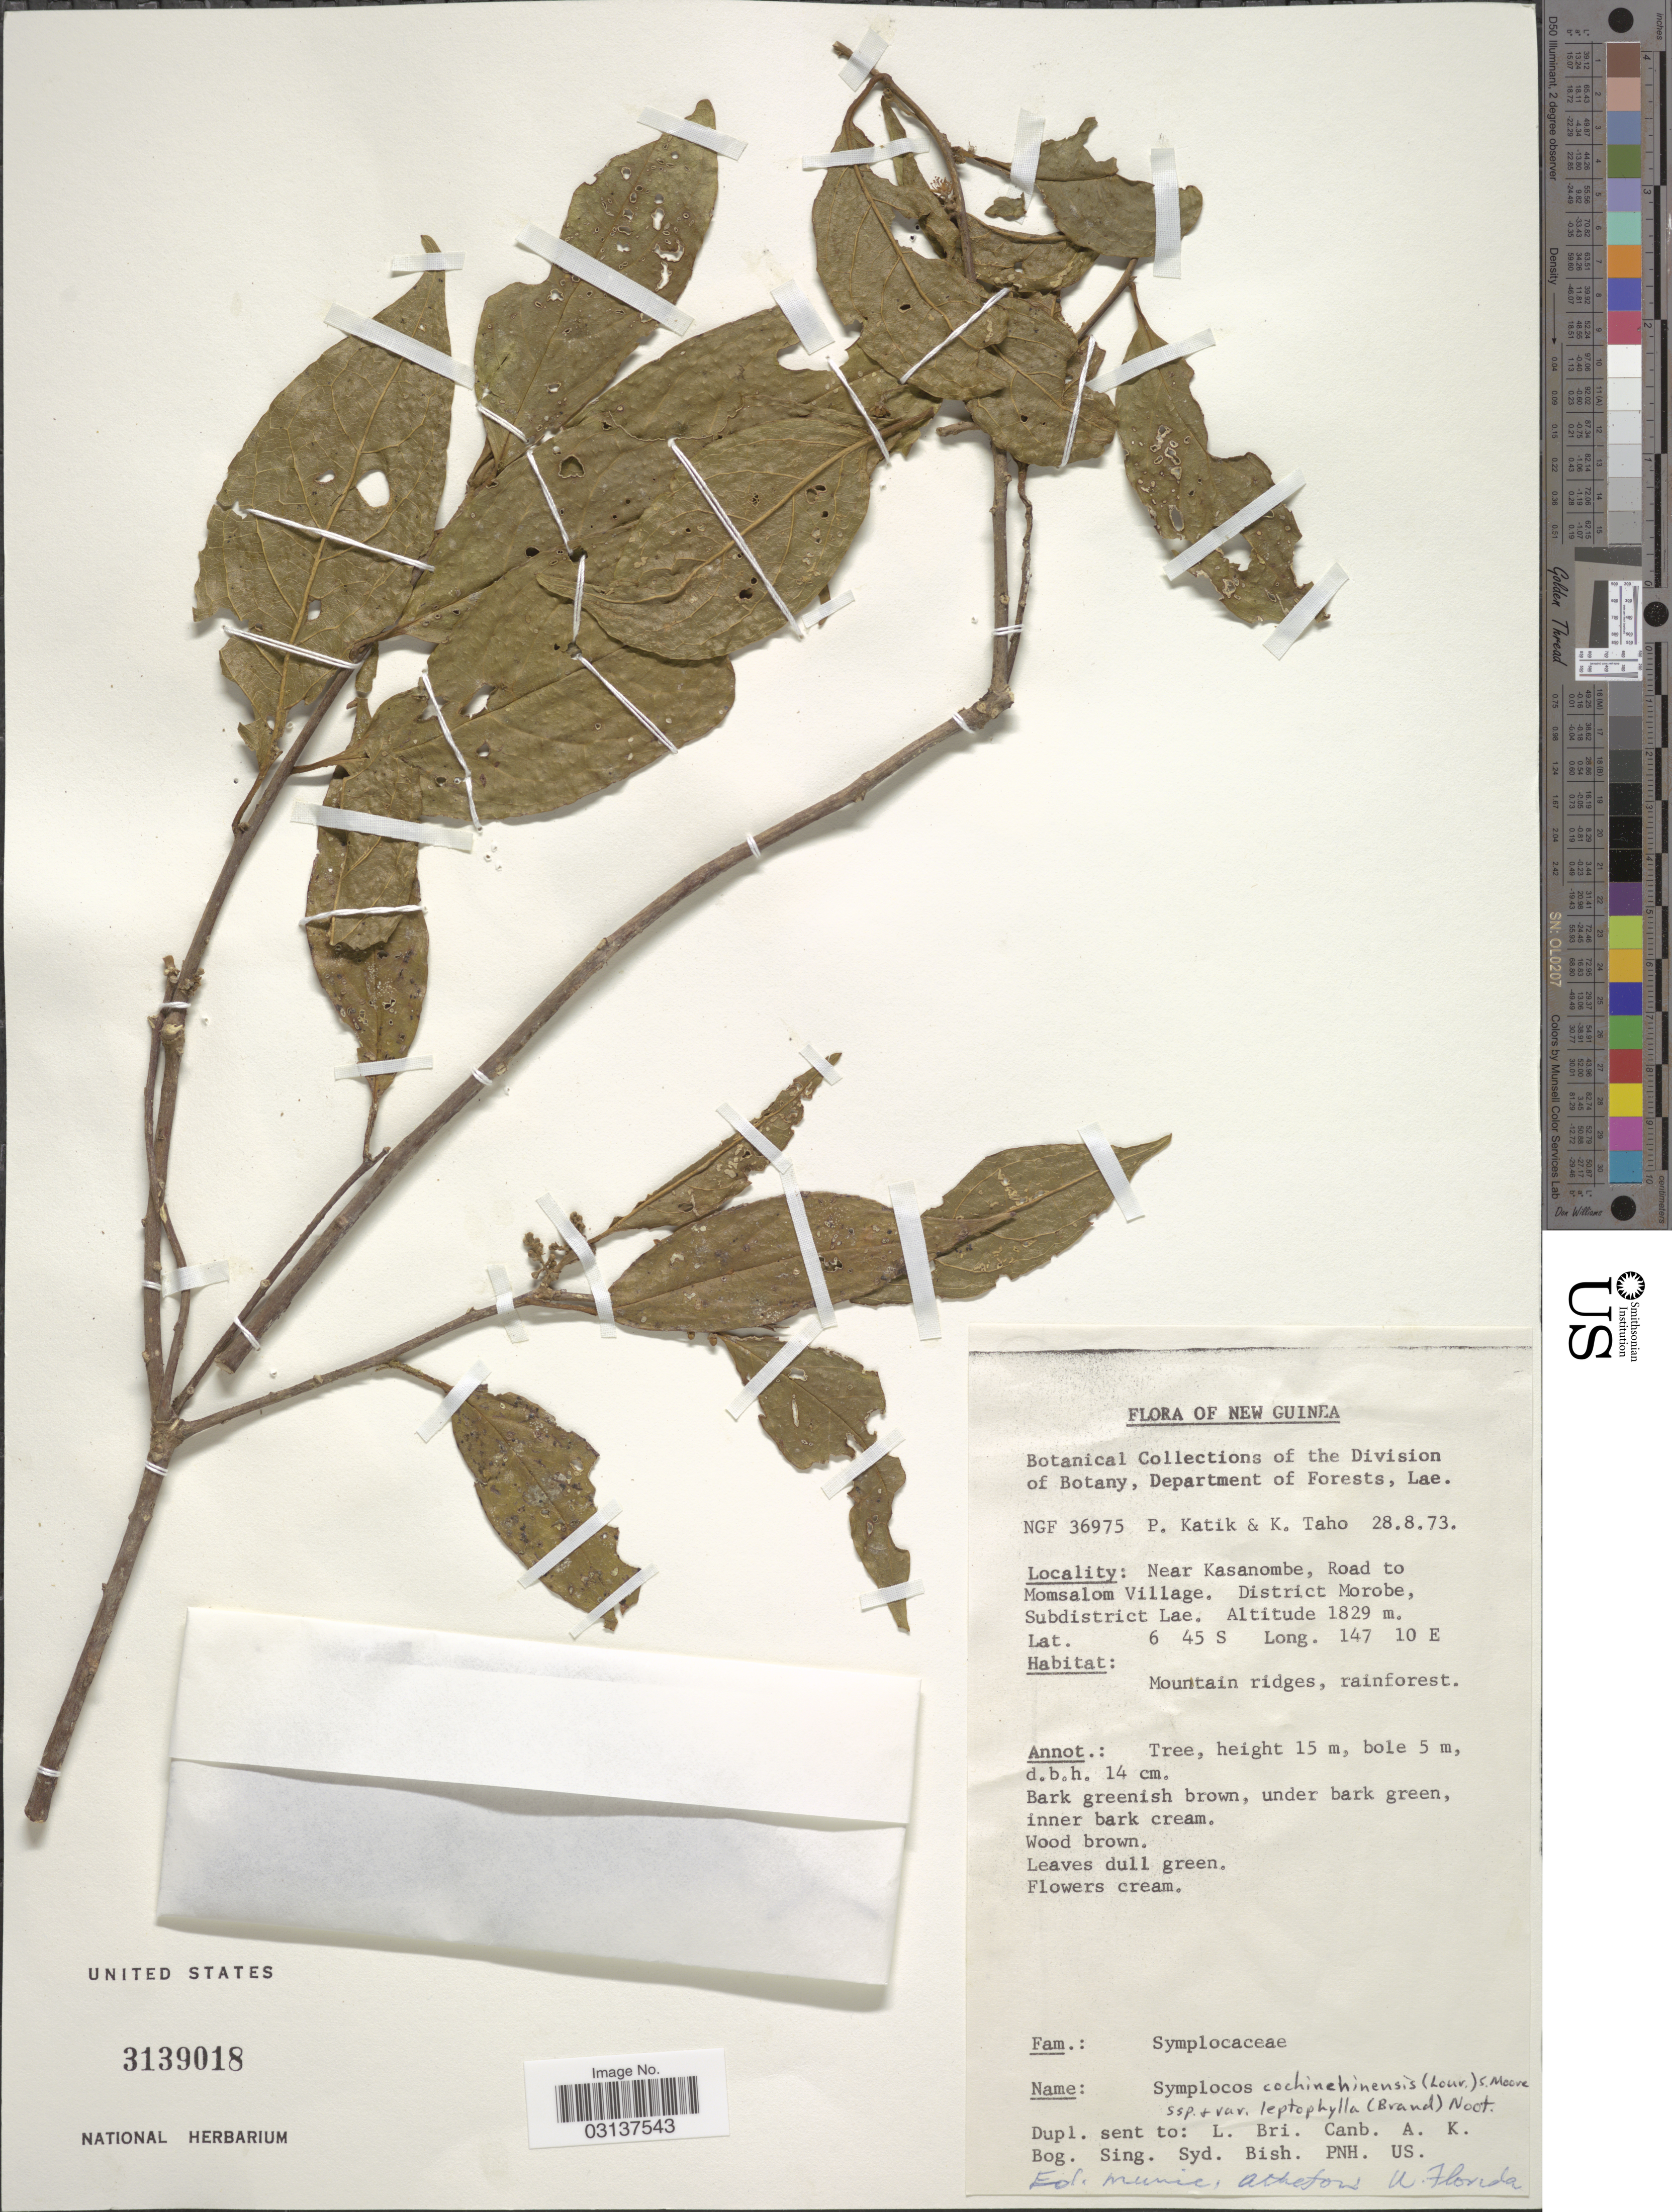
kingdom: Plantae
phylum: Tracheophyta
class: Magnoliopsida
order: Ericales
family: Symplocaceae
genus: Symplocos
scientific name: Symplocos cochinchinensis var. leptophylla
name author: (Brand) Noot.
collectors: P. Katik & K. Taho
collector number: NGF36975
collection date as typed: Transcribed d/m/y: 28/8/73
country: Papua New Guinea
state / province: Morobe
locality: New Guinea, Near Kasanombe, Road to Momsalom Village. District Morobe, Subdistrict Lae.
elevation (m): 1829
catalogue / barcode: US 3139018